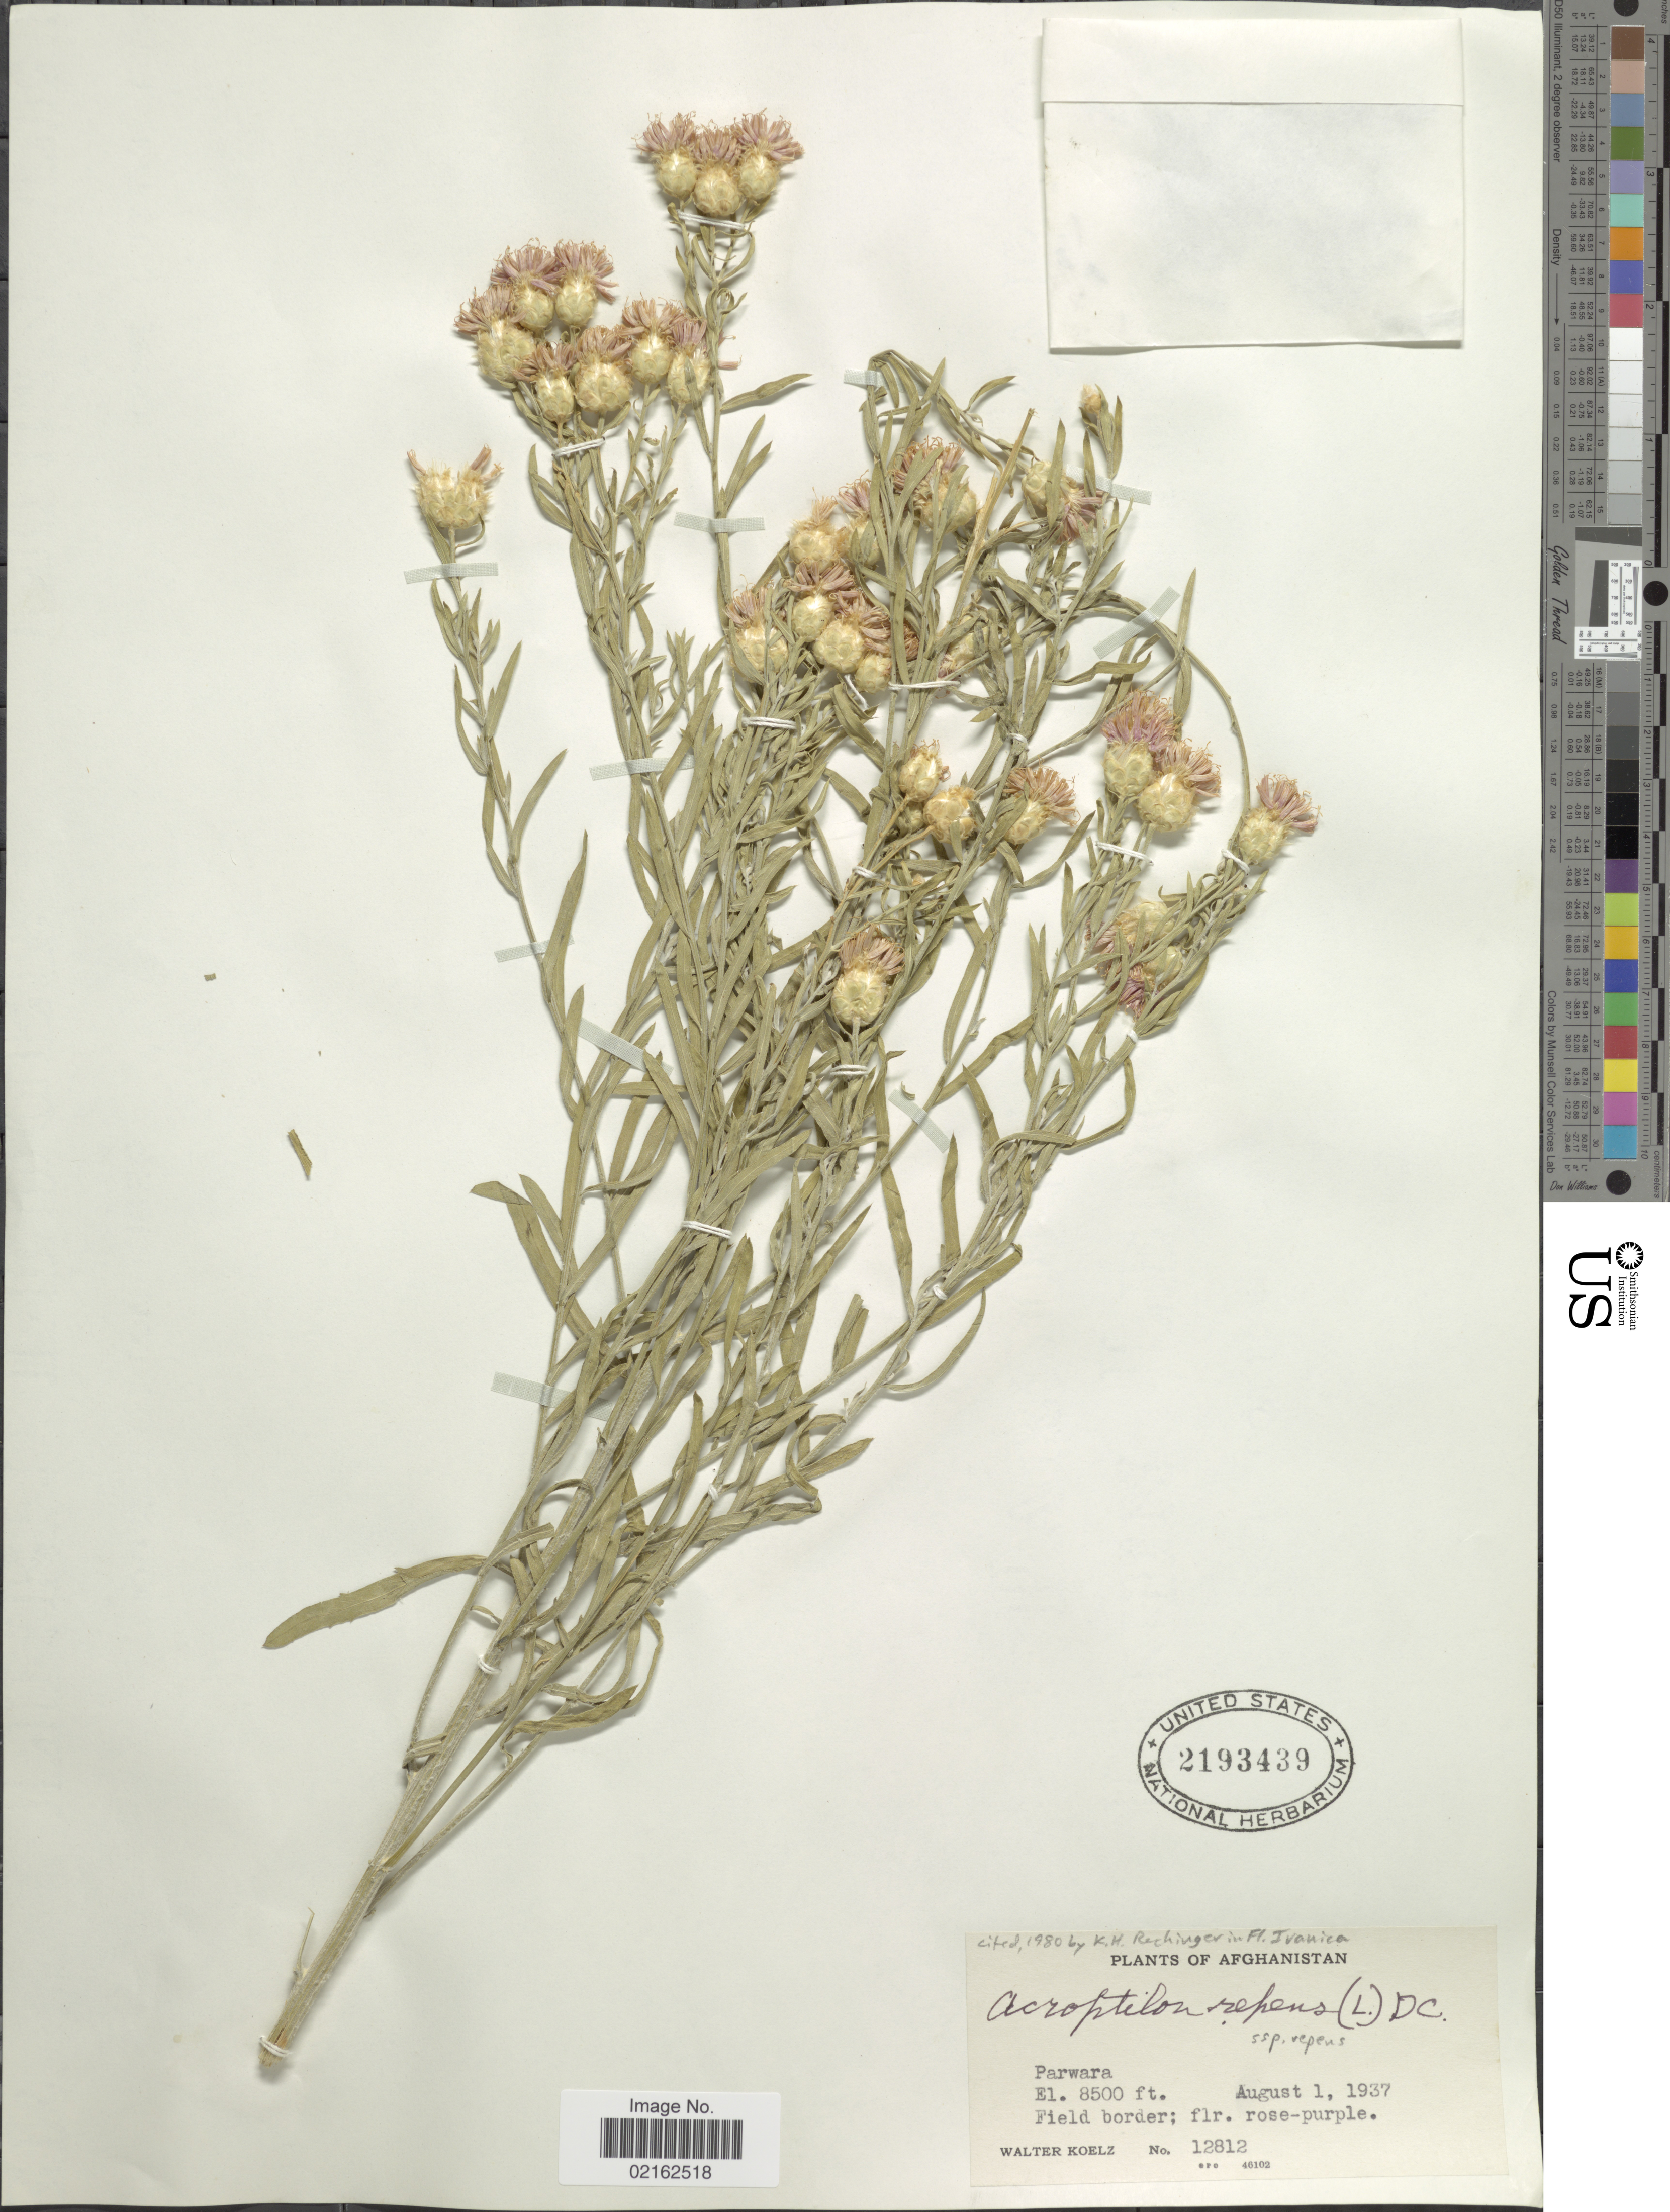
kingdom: Plantae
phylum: Tracheophyta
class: Magnoliopsida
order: Asterales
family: Asteraceae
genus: Acroptilon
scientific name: Acroptilon repens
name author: (L.) DC.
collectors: W. N. Koelz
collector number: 12812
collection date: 1937-08-01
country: Afghanistan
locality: Parwara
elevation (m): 2591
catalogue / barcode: US 2193439